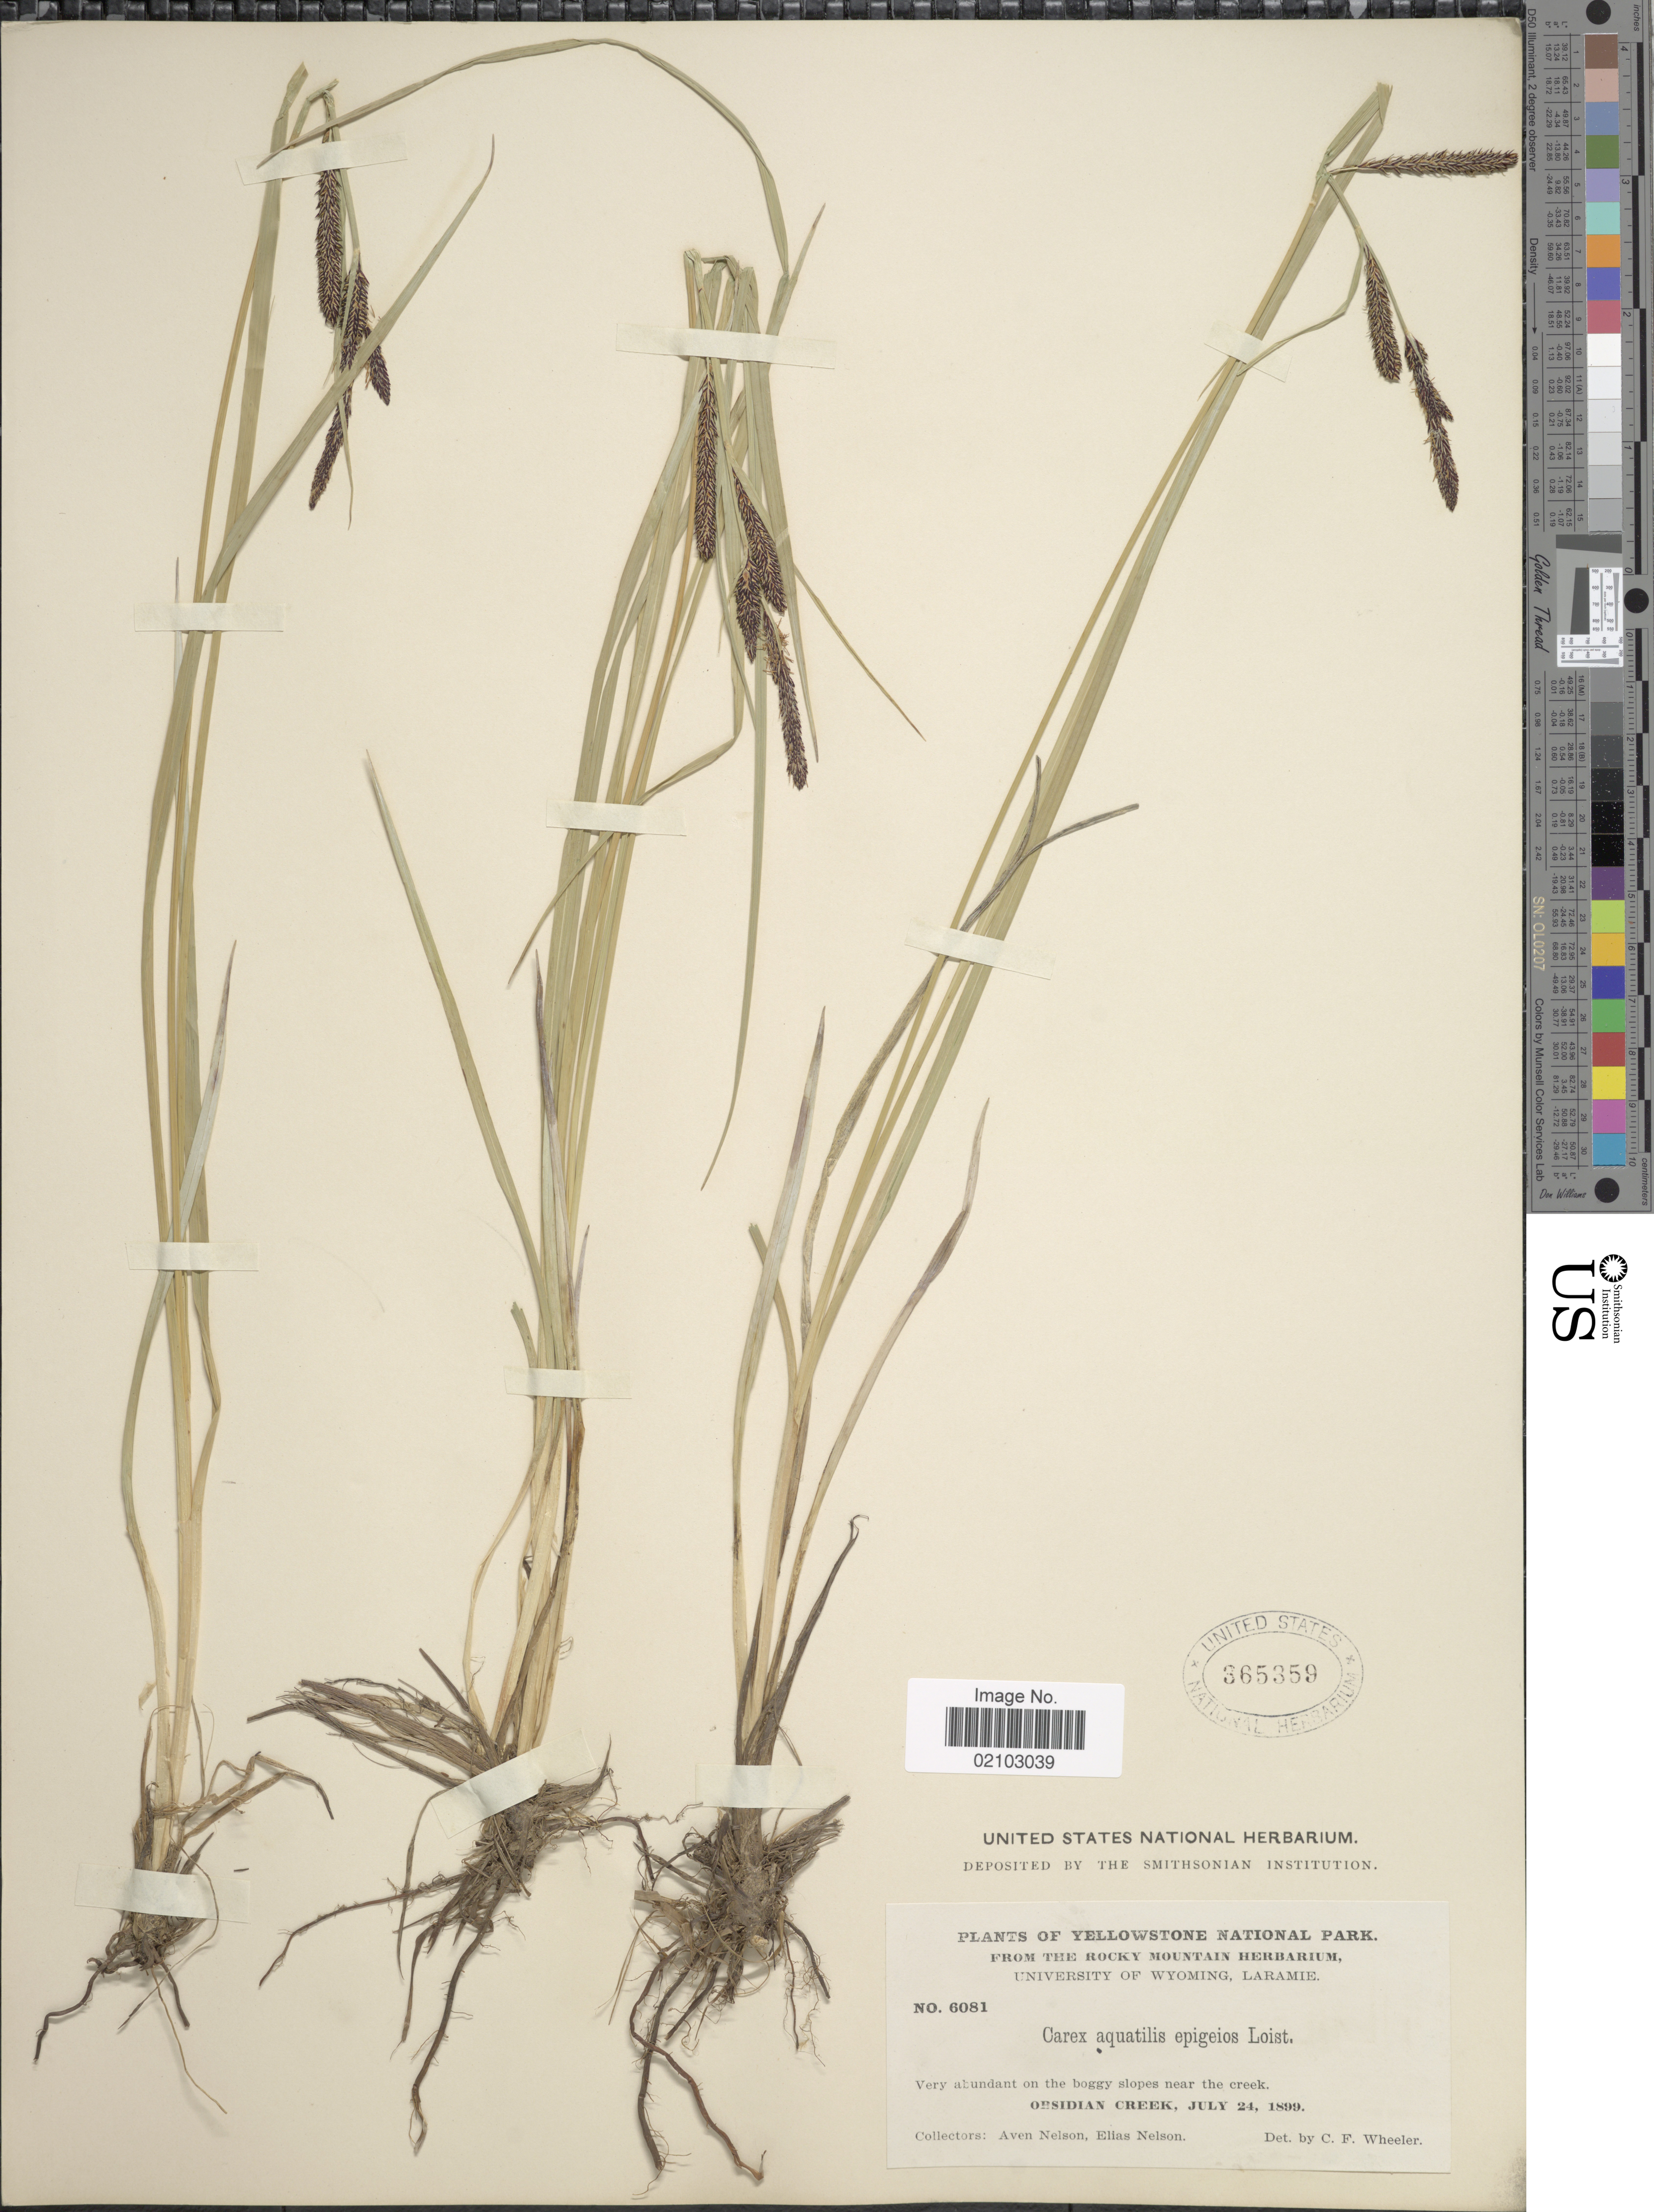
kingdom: Plantae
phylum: Tracheophyta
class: Liliopsida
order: Poales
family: Cyperaceae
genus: Carex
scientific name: Carex aquatilis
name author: Wahlenb.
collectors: A. Nelson & E. Nelson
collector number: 6081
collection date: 1899-07-24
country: United States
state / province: Wyoming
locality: Yellowstone National Park, Obsidian Creek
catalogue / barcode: US 365359